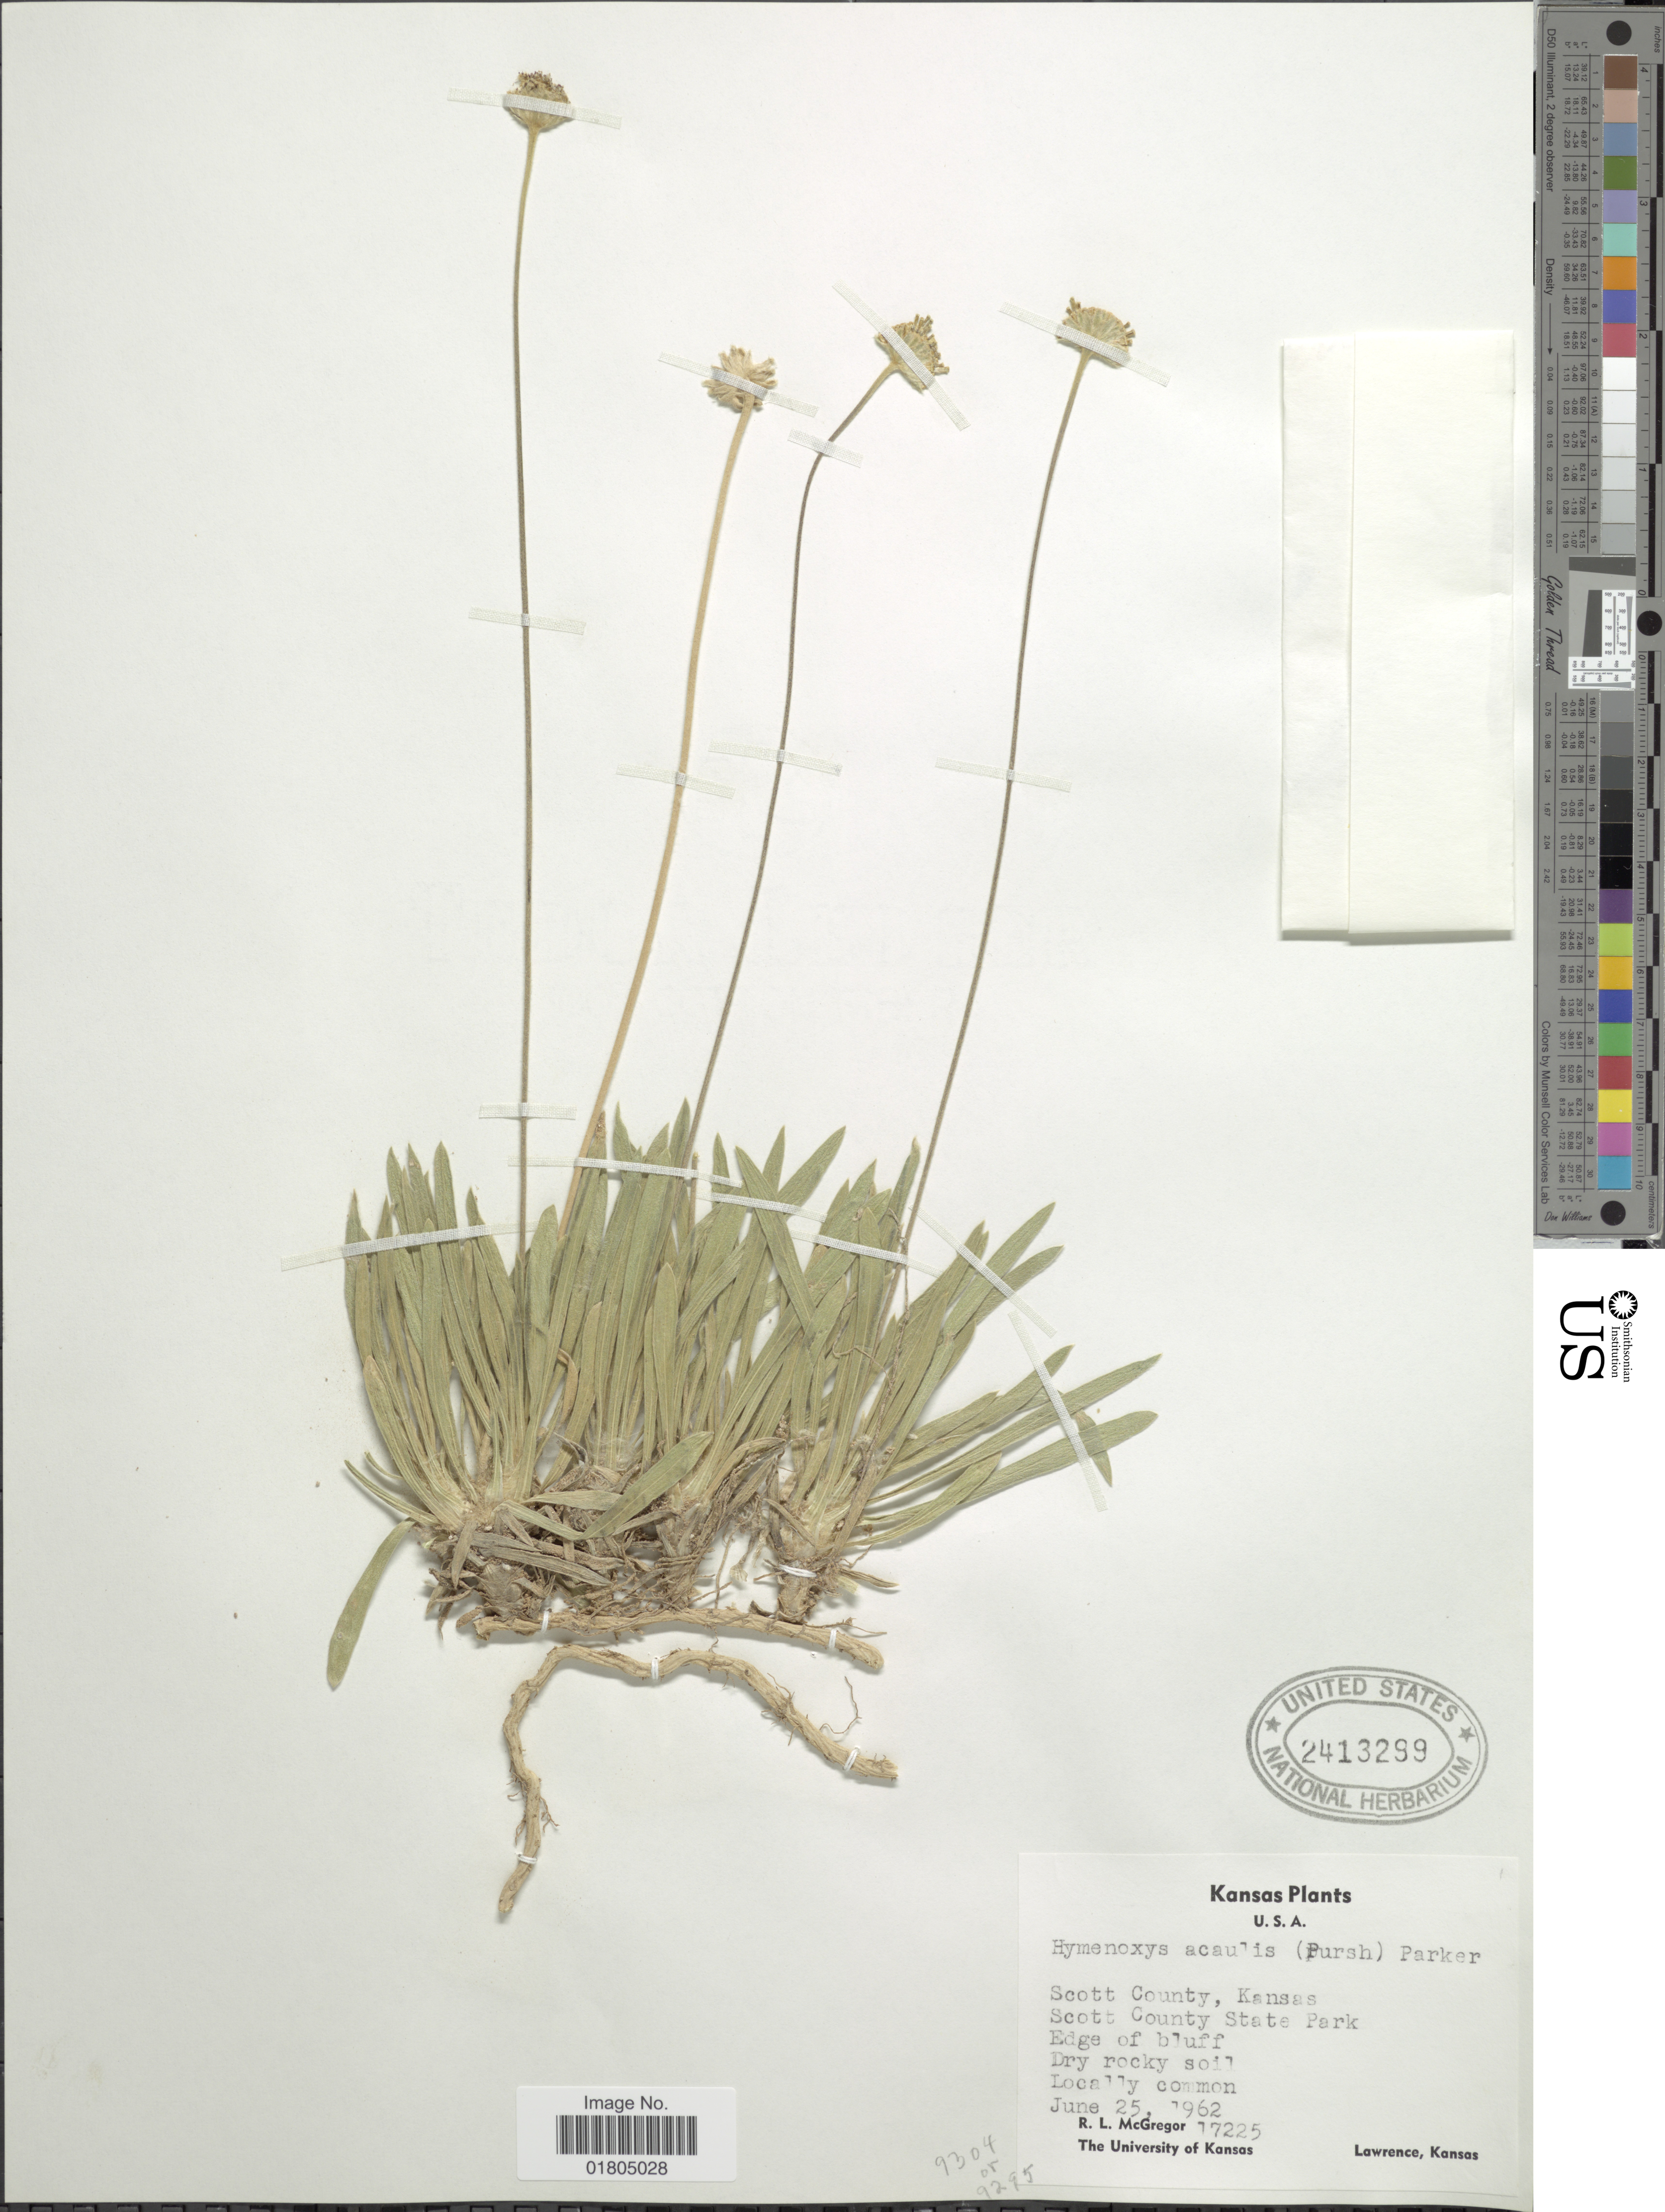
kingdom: Plantae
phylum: Tracheophyta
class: Magnoliopsida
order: Asterales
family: Asteraceae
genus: Actinea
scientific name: Actinea acaulis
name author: (Pursh) Spreng.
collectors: R. McGregor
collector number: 17225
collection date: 1962-06-25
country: United States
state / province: Kansas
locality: Scott County, Kansas, Scott County State Park, Edge of Bluff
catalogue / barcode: US 2413299